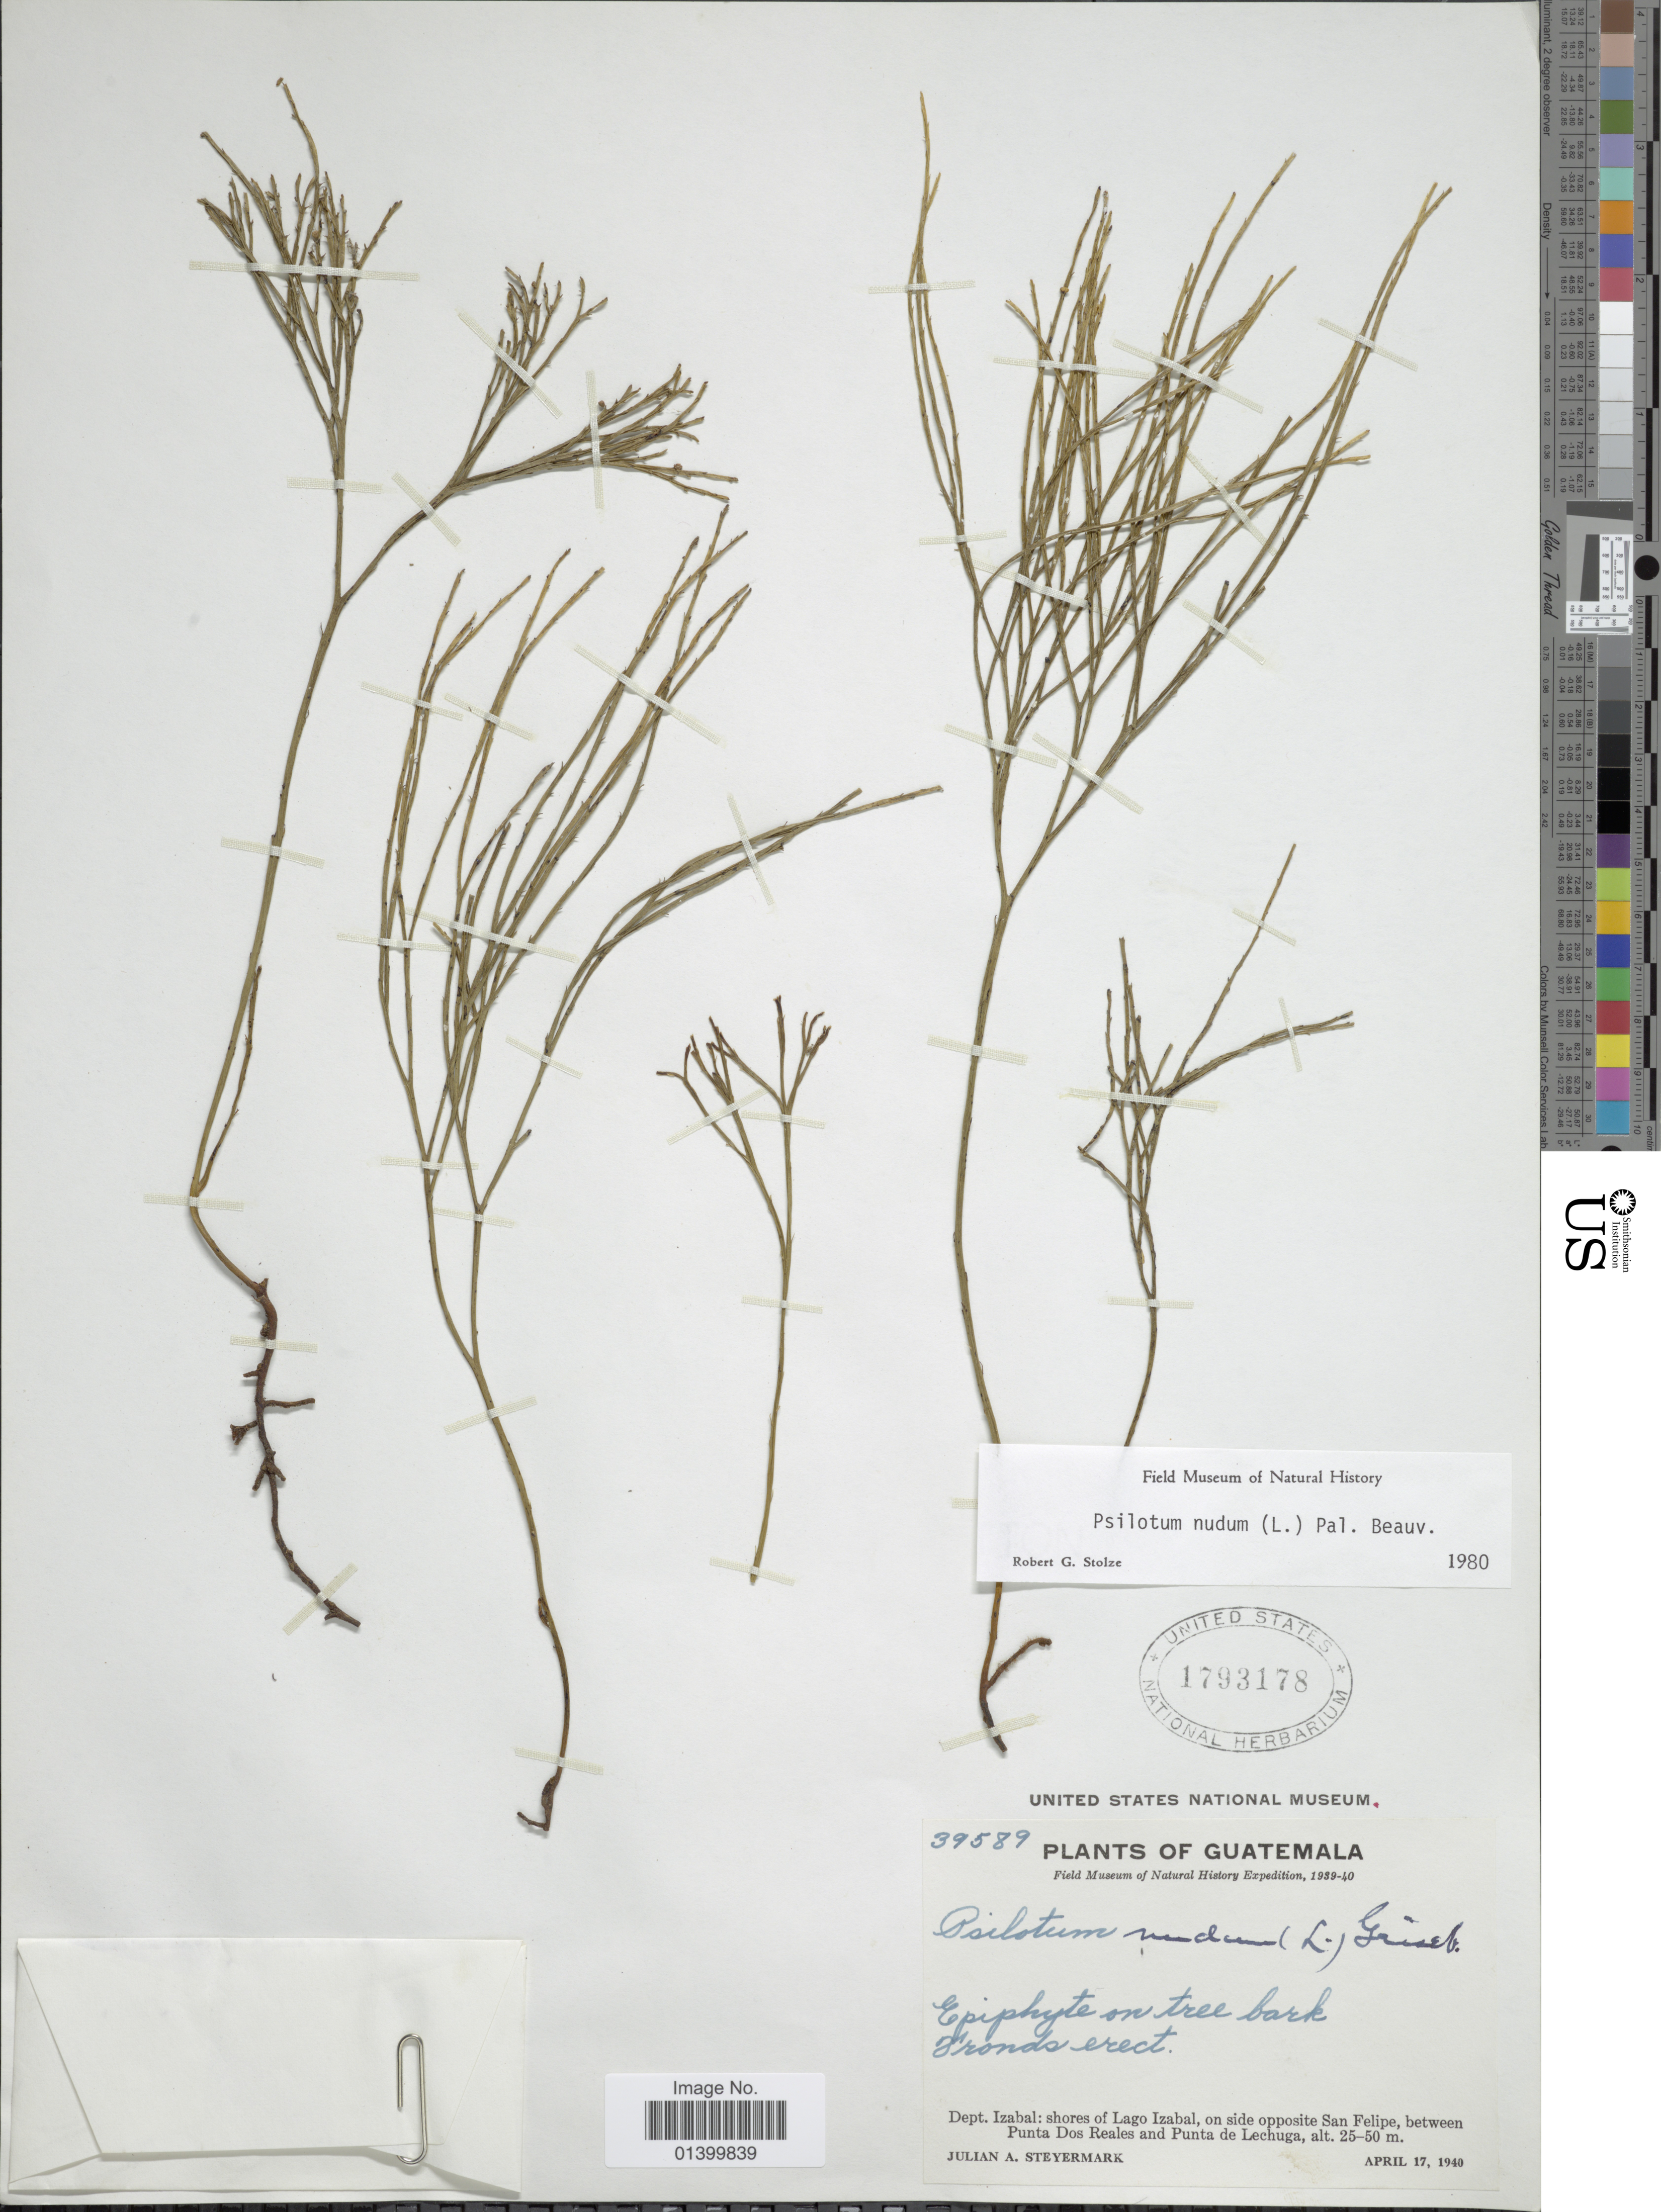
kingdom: Plantae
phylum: Tracheophyta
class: Polypodiopsida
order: Psilotales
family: Psilotaceae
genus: Psilotum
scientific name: Psilotum nudum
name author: (L.) P. Beauv.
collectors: J. Steyermark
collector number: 39589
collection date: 1940-04-17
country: Guatemala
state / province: Izabal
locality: Plants of Guatemala. Dept. Izabal: shores of Lago Izabal, on side opposite San Felipe, between Punta Dos Reales and Punta de Lechuga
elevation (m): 25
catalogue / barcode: US 1793178